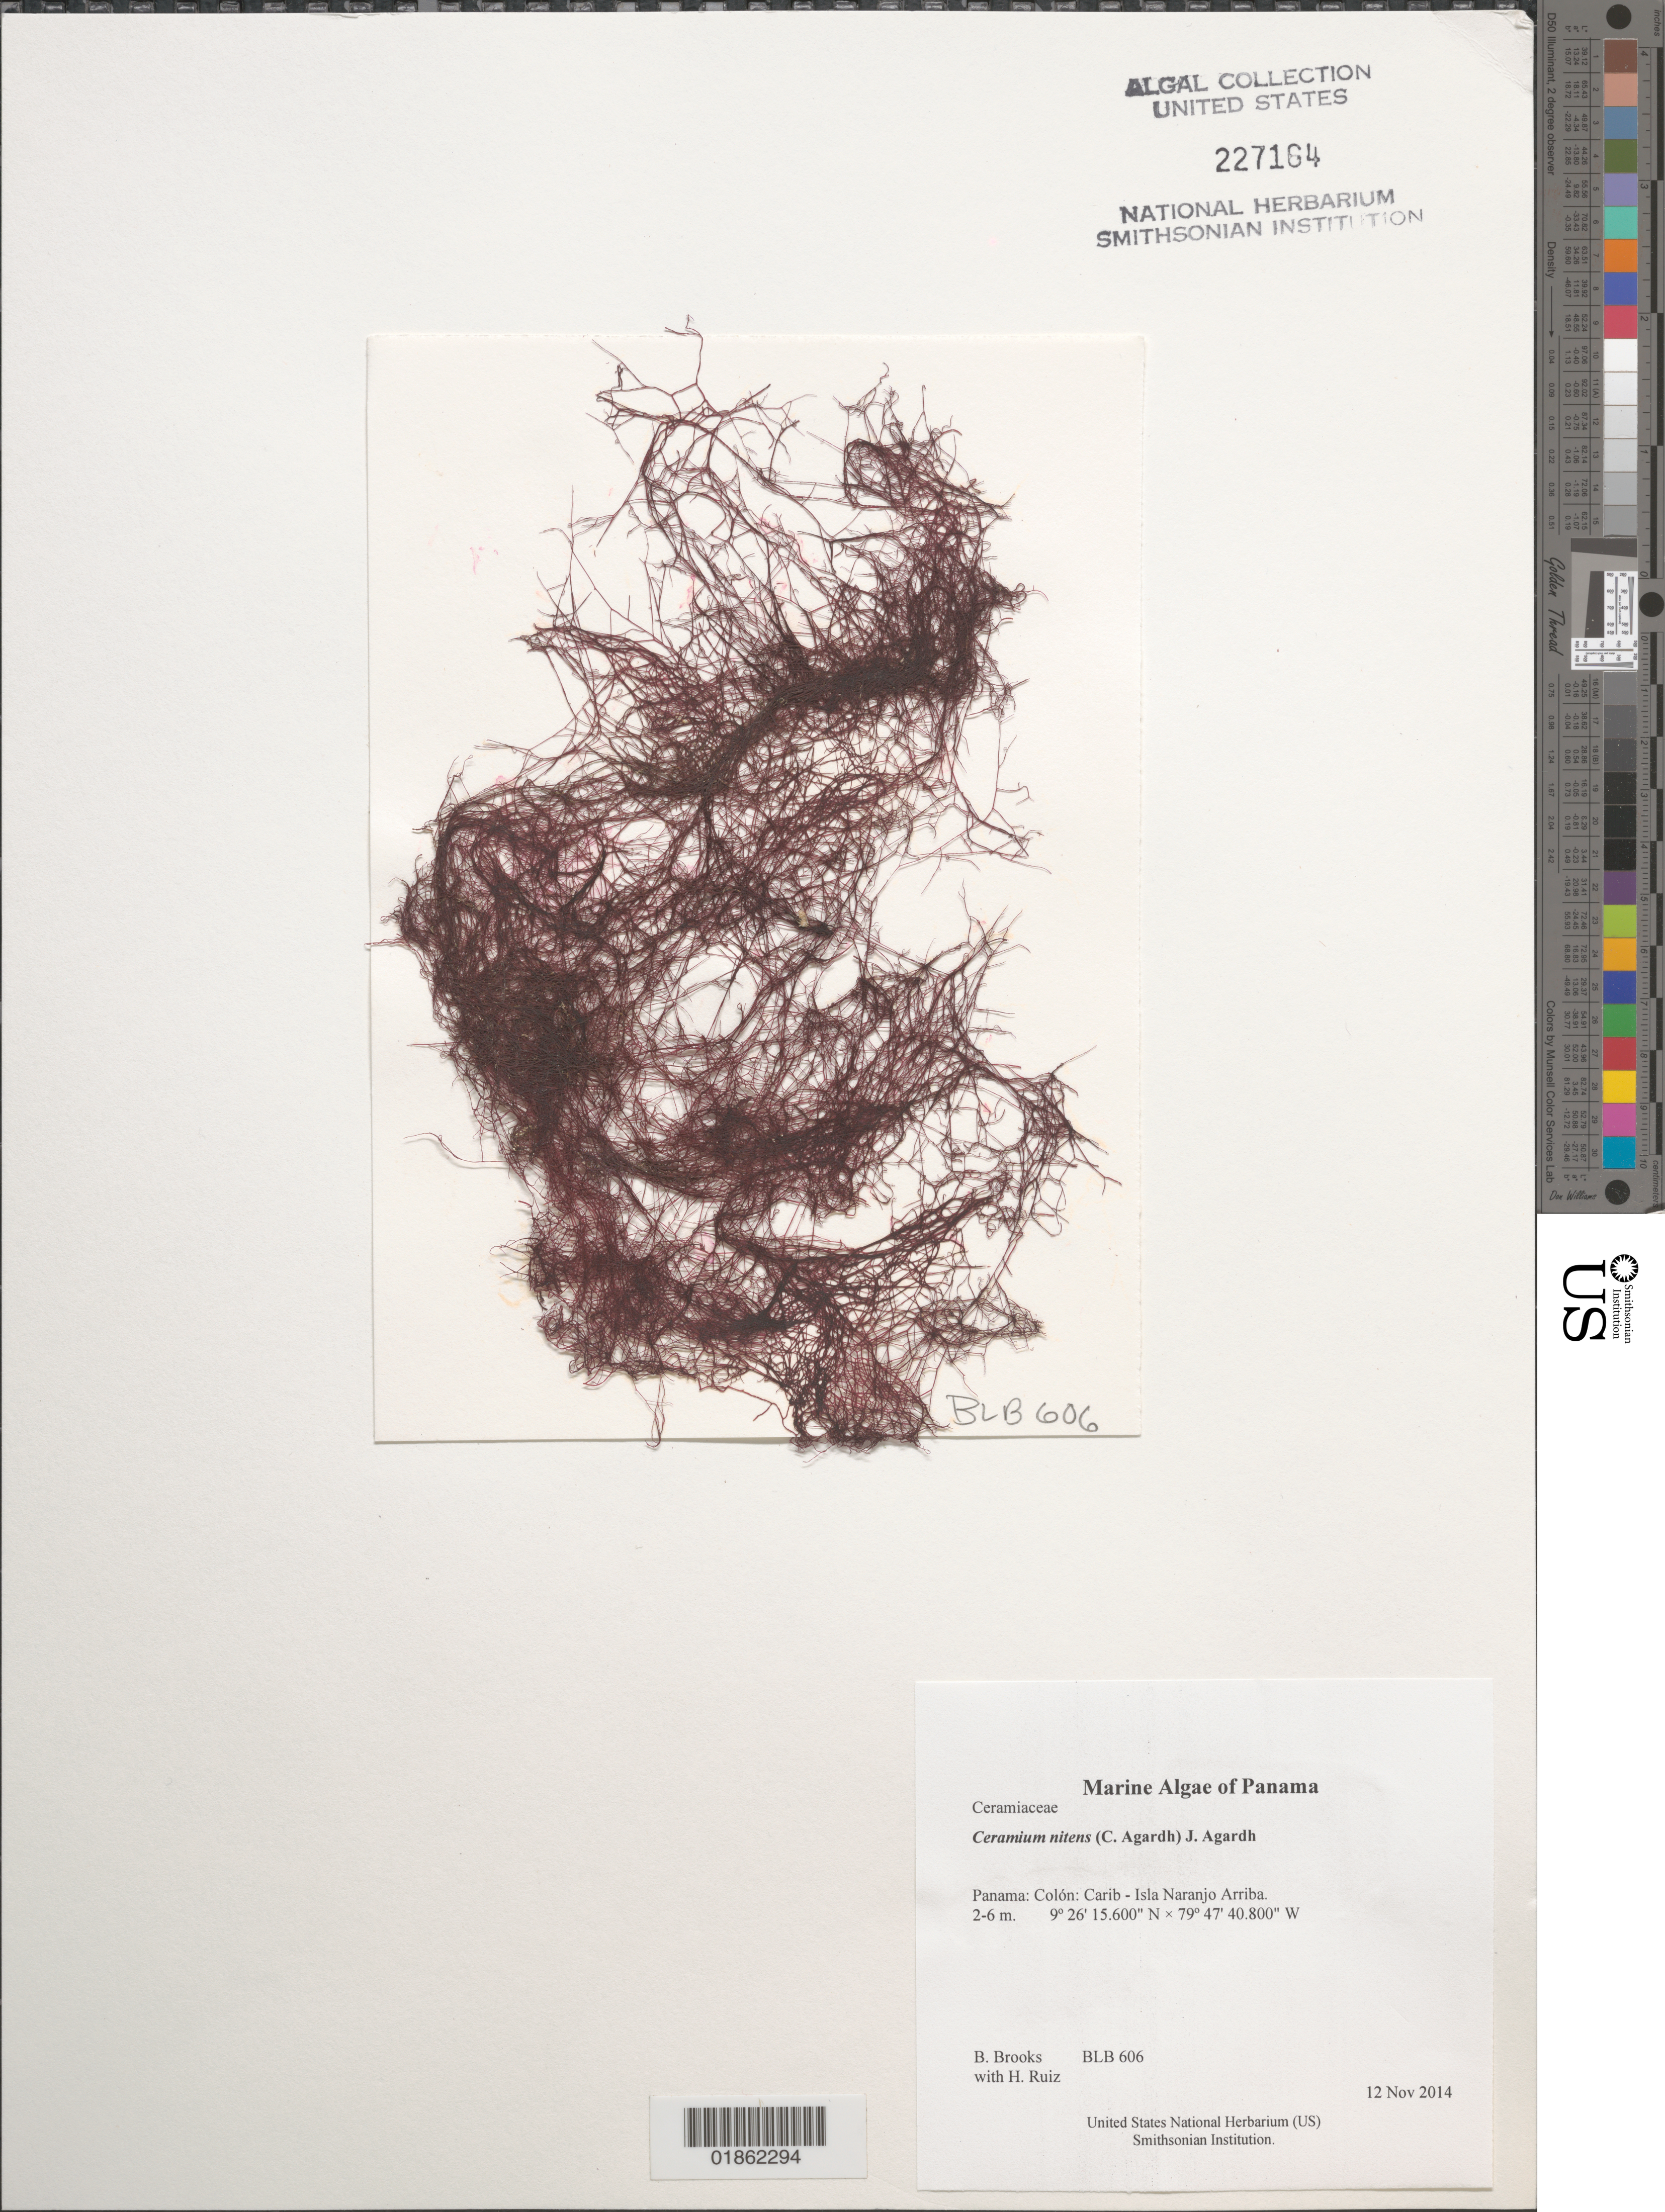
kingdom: Plantae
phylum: Rhodophyta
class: Florideophyceae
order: Ceramiales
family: Ceramiaceae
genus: Ceramium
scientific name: Ceramium nitens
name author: (C. Agardh) J. Agardh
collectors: B. Brooks & H. Ruiz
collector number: BLB 606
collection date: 2014-11-12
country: Panama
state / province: Colón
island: Naranjo Arriba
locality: Carib - Isla Naranjo Arriba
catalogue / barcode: US 227164